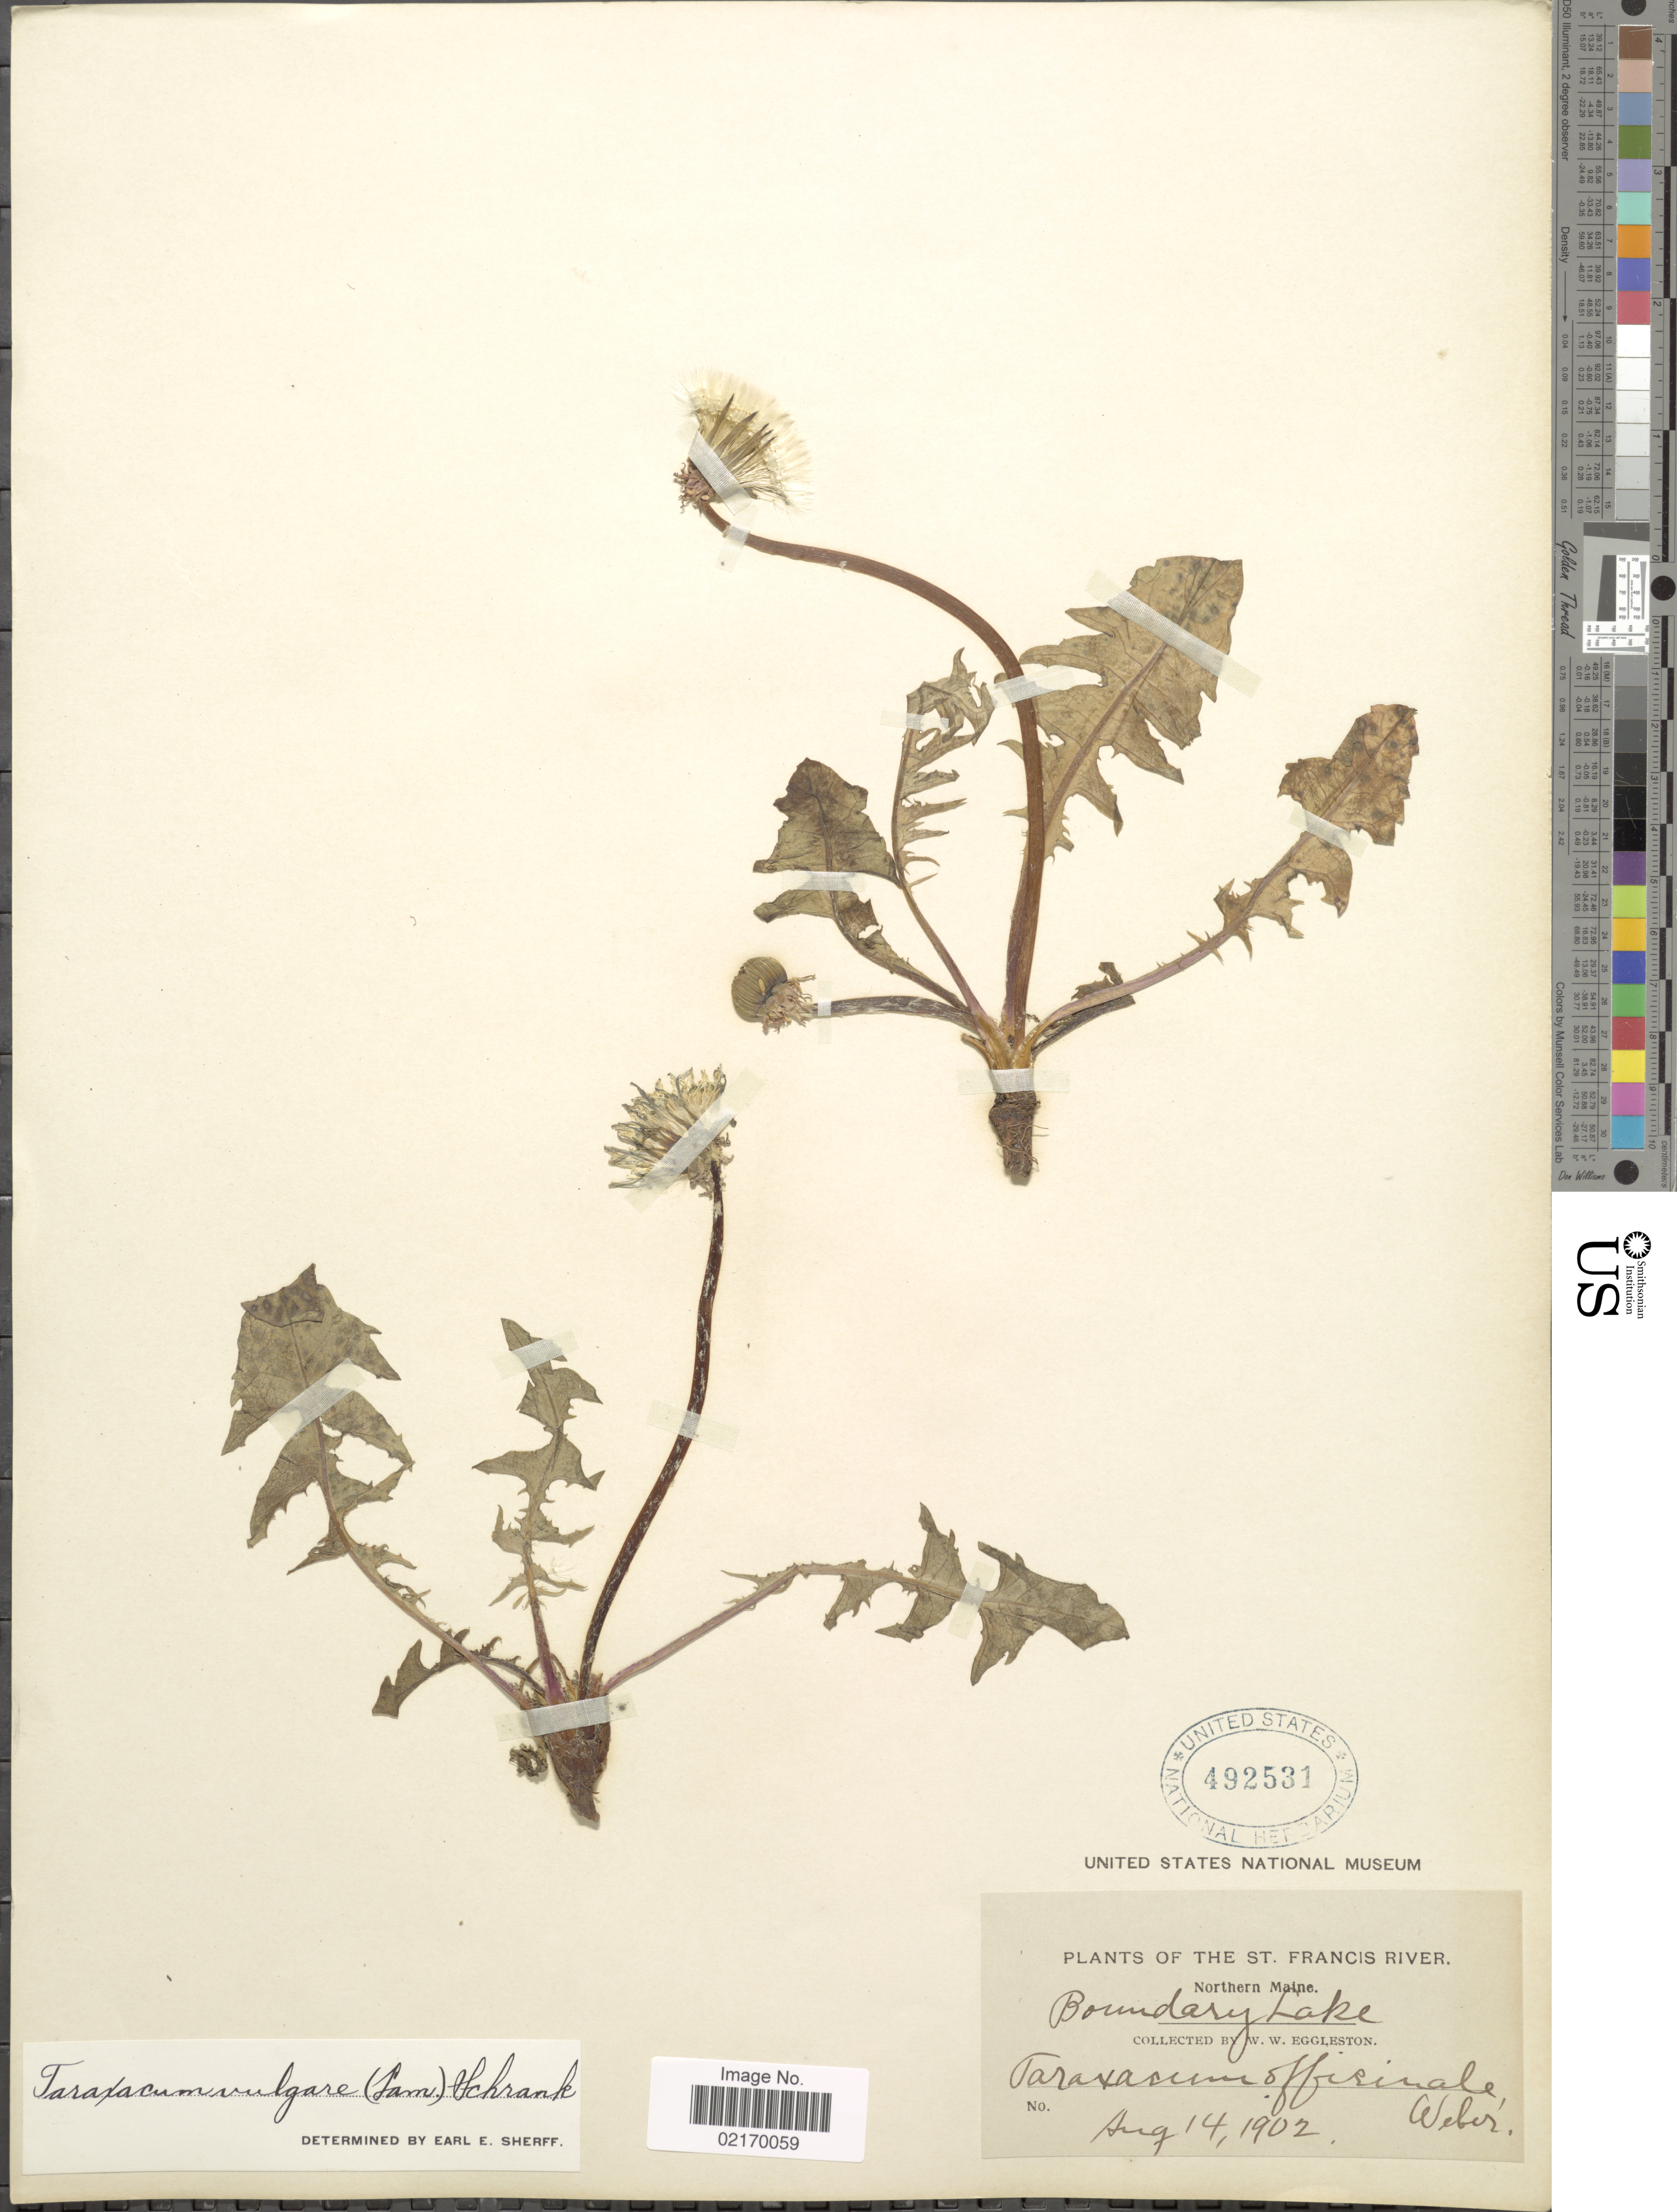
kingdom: Plantae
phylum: Tracheophyta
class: Magnoliopsida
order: Asterales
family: Asteraceae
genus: Taraxacum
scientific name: Taraxacum officinale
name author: G.H. Weber ex F.H. Wigg.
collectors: W. W. Eggleston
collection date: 1902-08-14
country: United States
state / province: Maine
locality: St. Francis River, Northern Maine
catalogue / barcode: US 492531